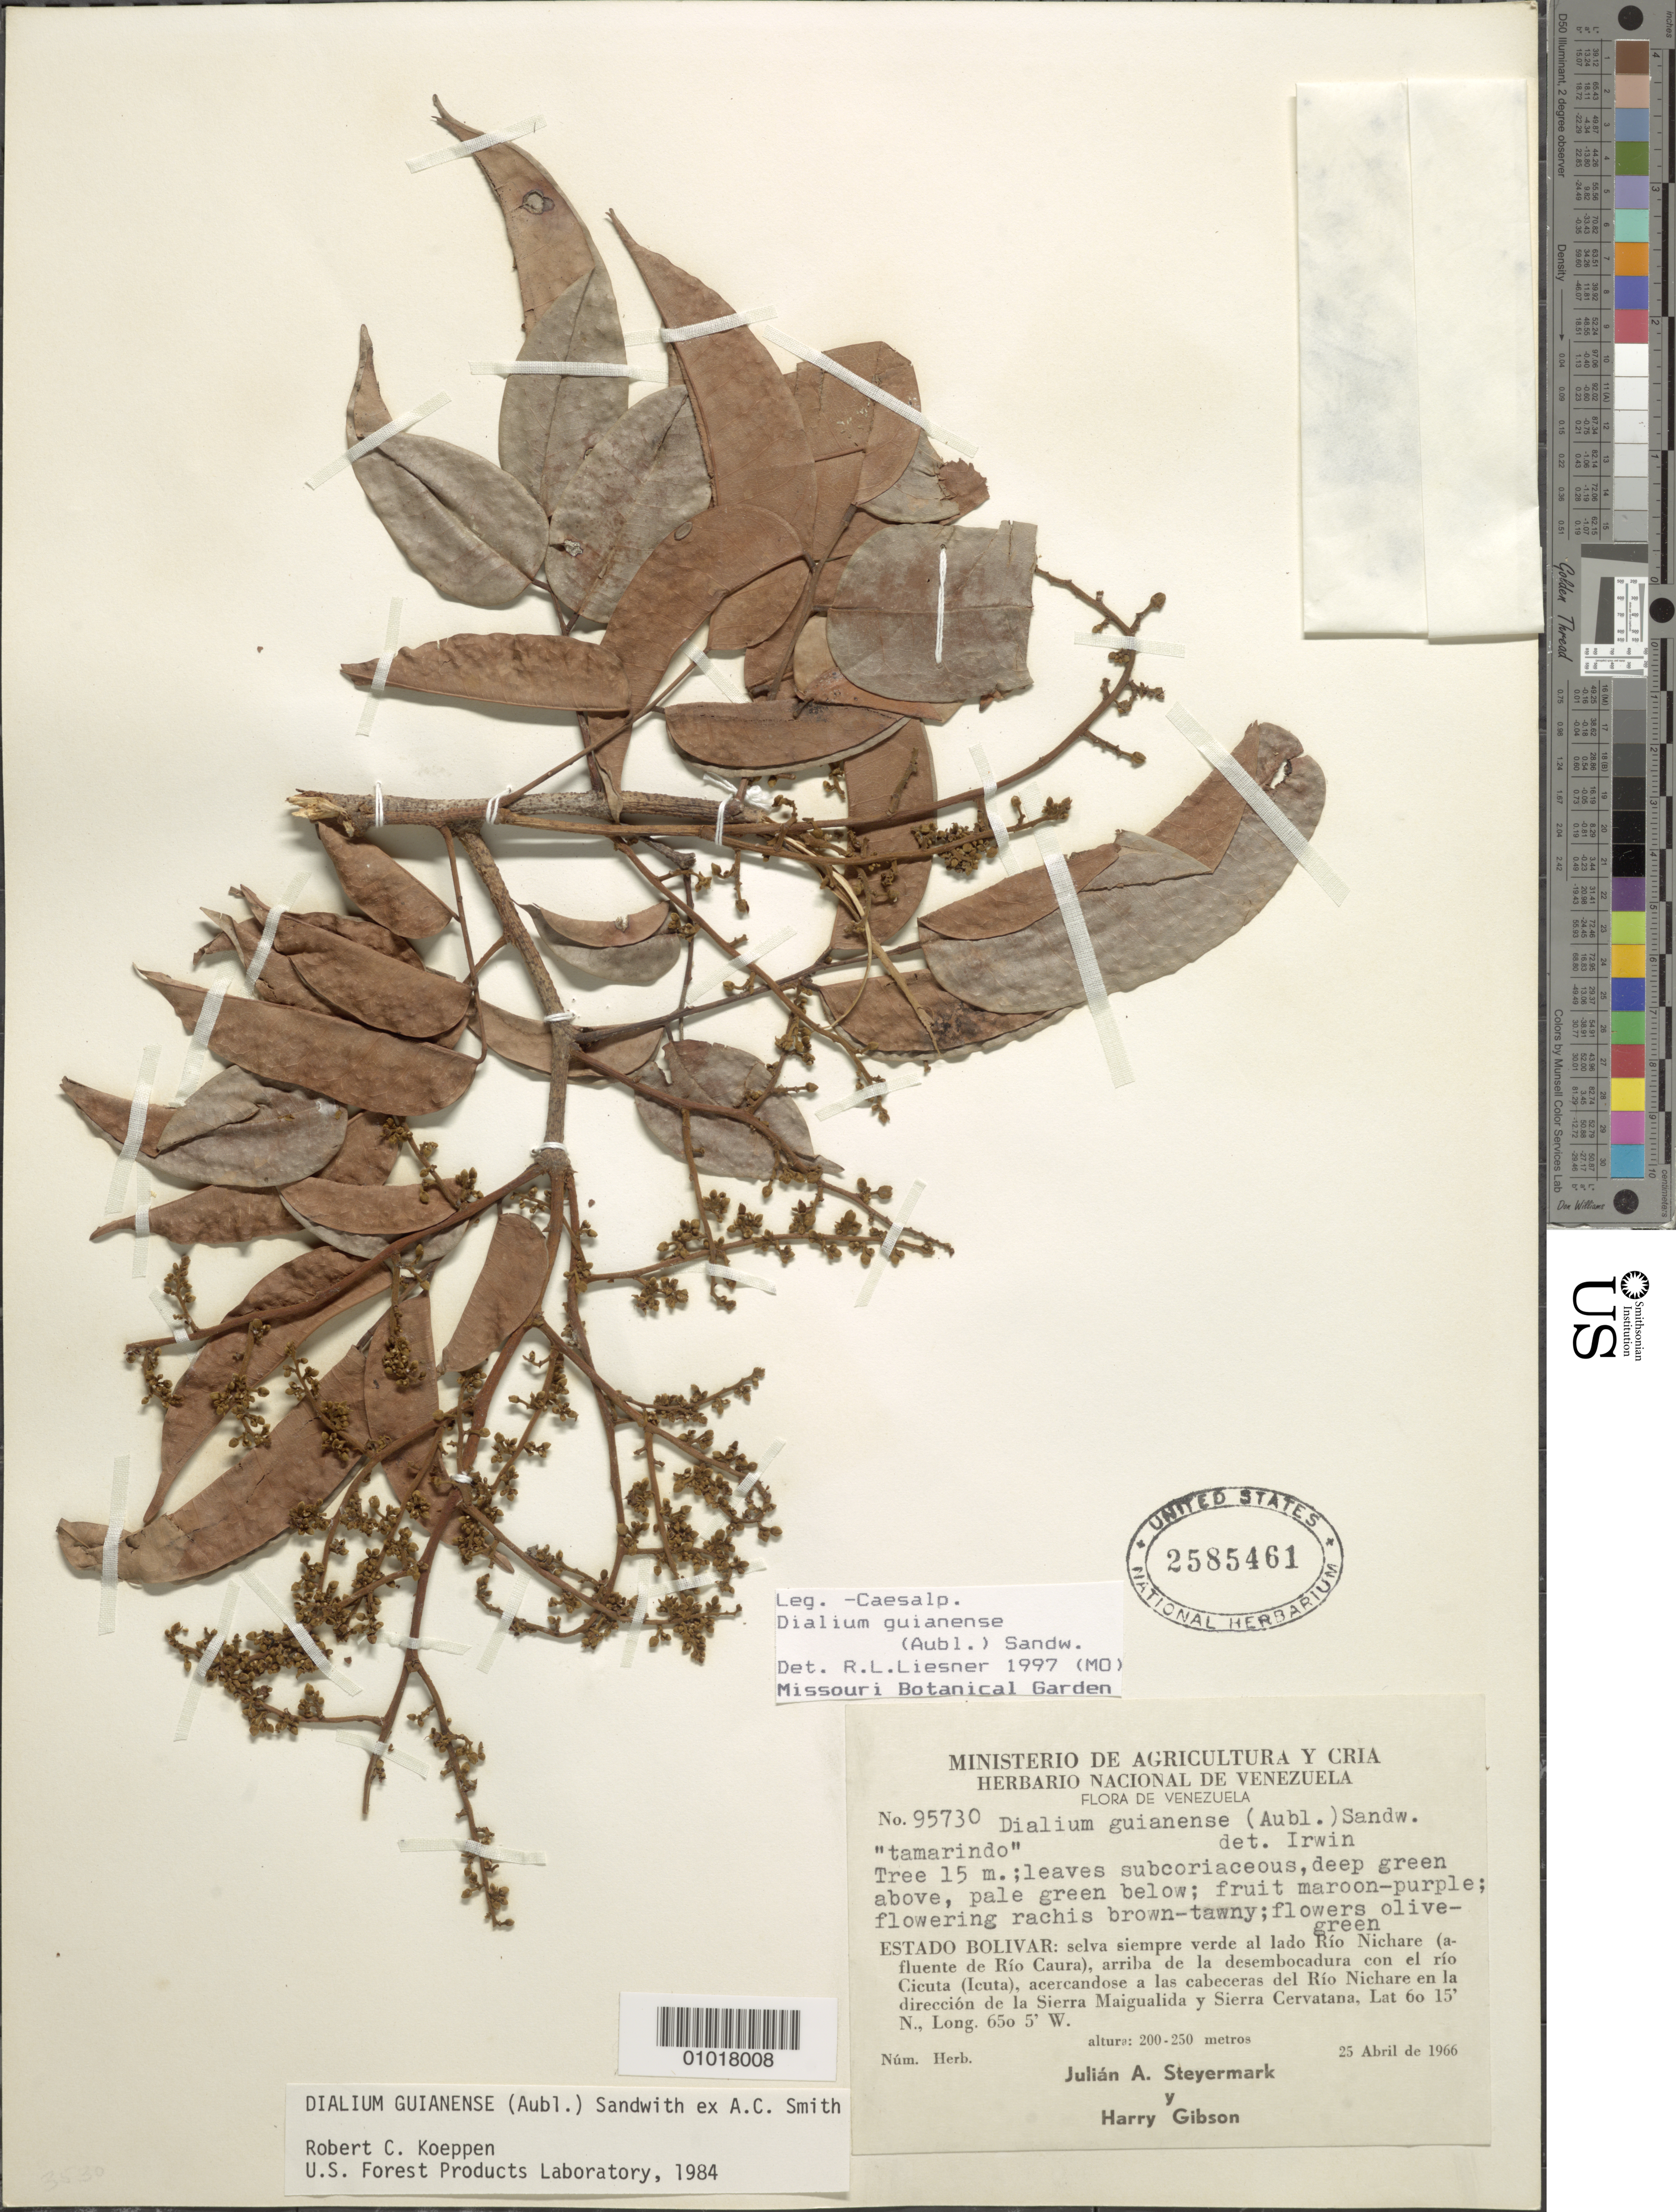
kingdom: Plantae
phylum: Tracheophyta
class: Magnoliopsida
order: Fabales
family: Fabaceae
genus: Dialium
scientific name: Dialium guianense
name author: (Aubl.) Sandwith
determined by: Liesner, R. L.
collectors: J. Steyermark & H. Gibson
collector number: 95730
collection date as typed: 25-Apr-66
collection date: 1966-04-25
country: Venezuela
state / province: Bolívar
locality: Río Nichare, near mouth of Río Cicuta, acercandose a las cabeceras del Río Nichare en la direccion de la Sierra Maigualida y Sierra Cervatana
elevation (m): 200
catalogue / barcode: US 2585461